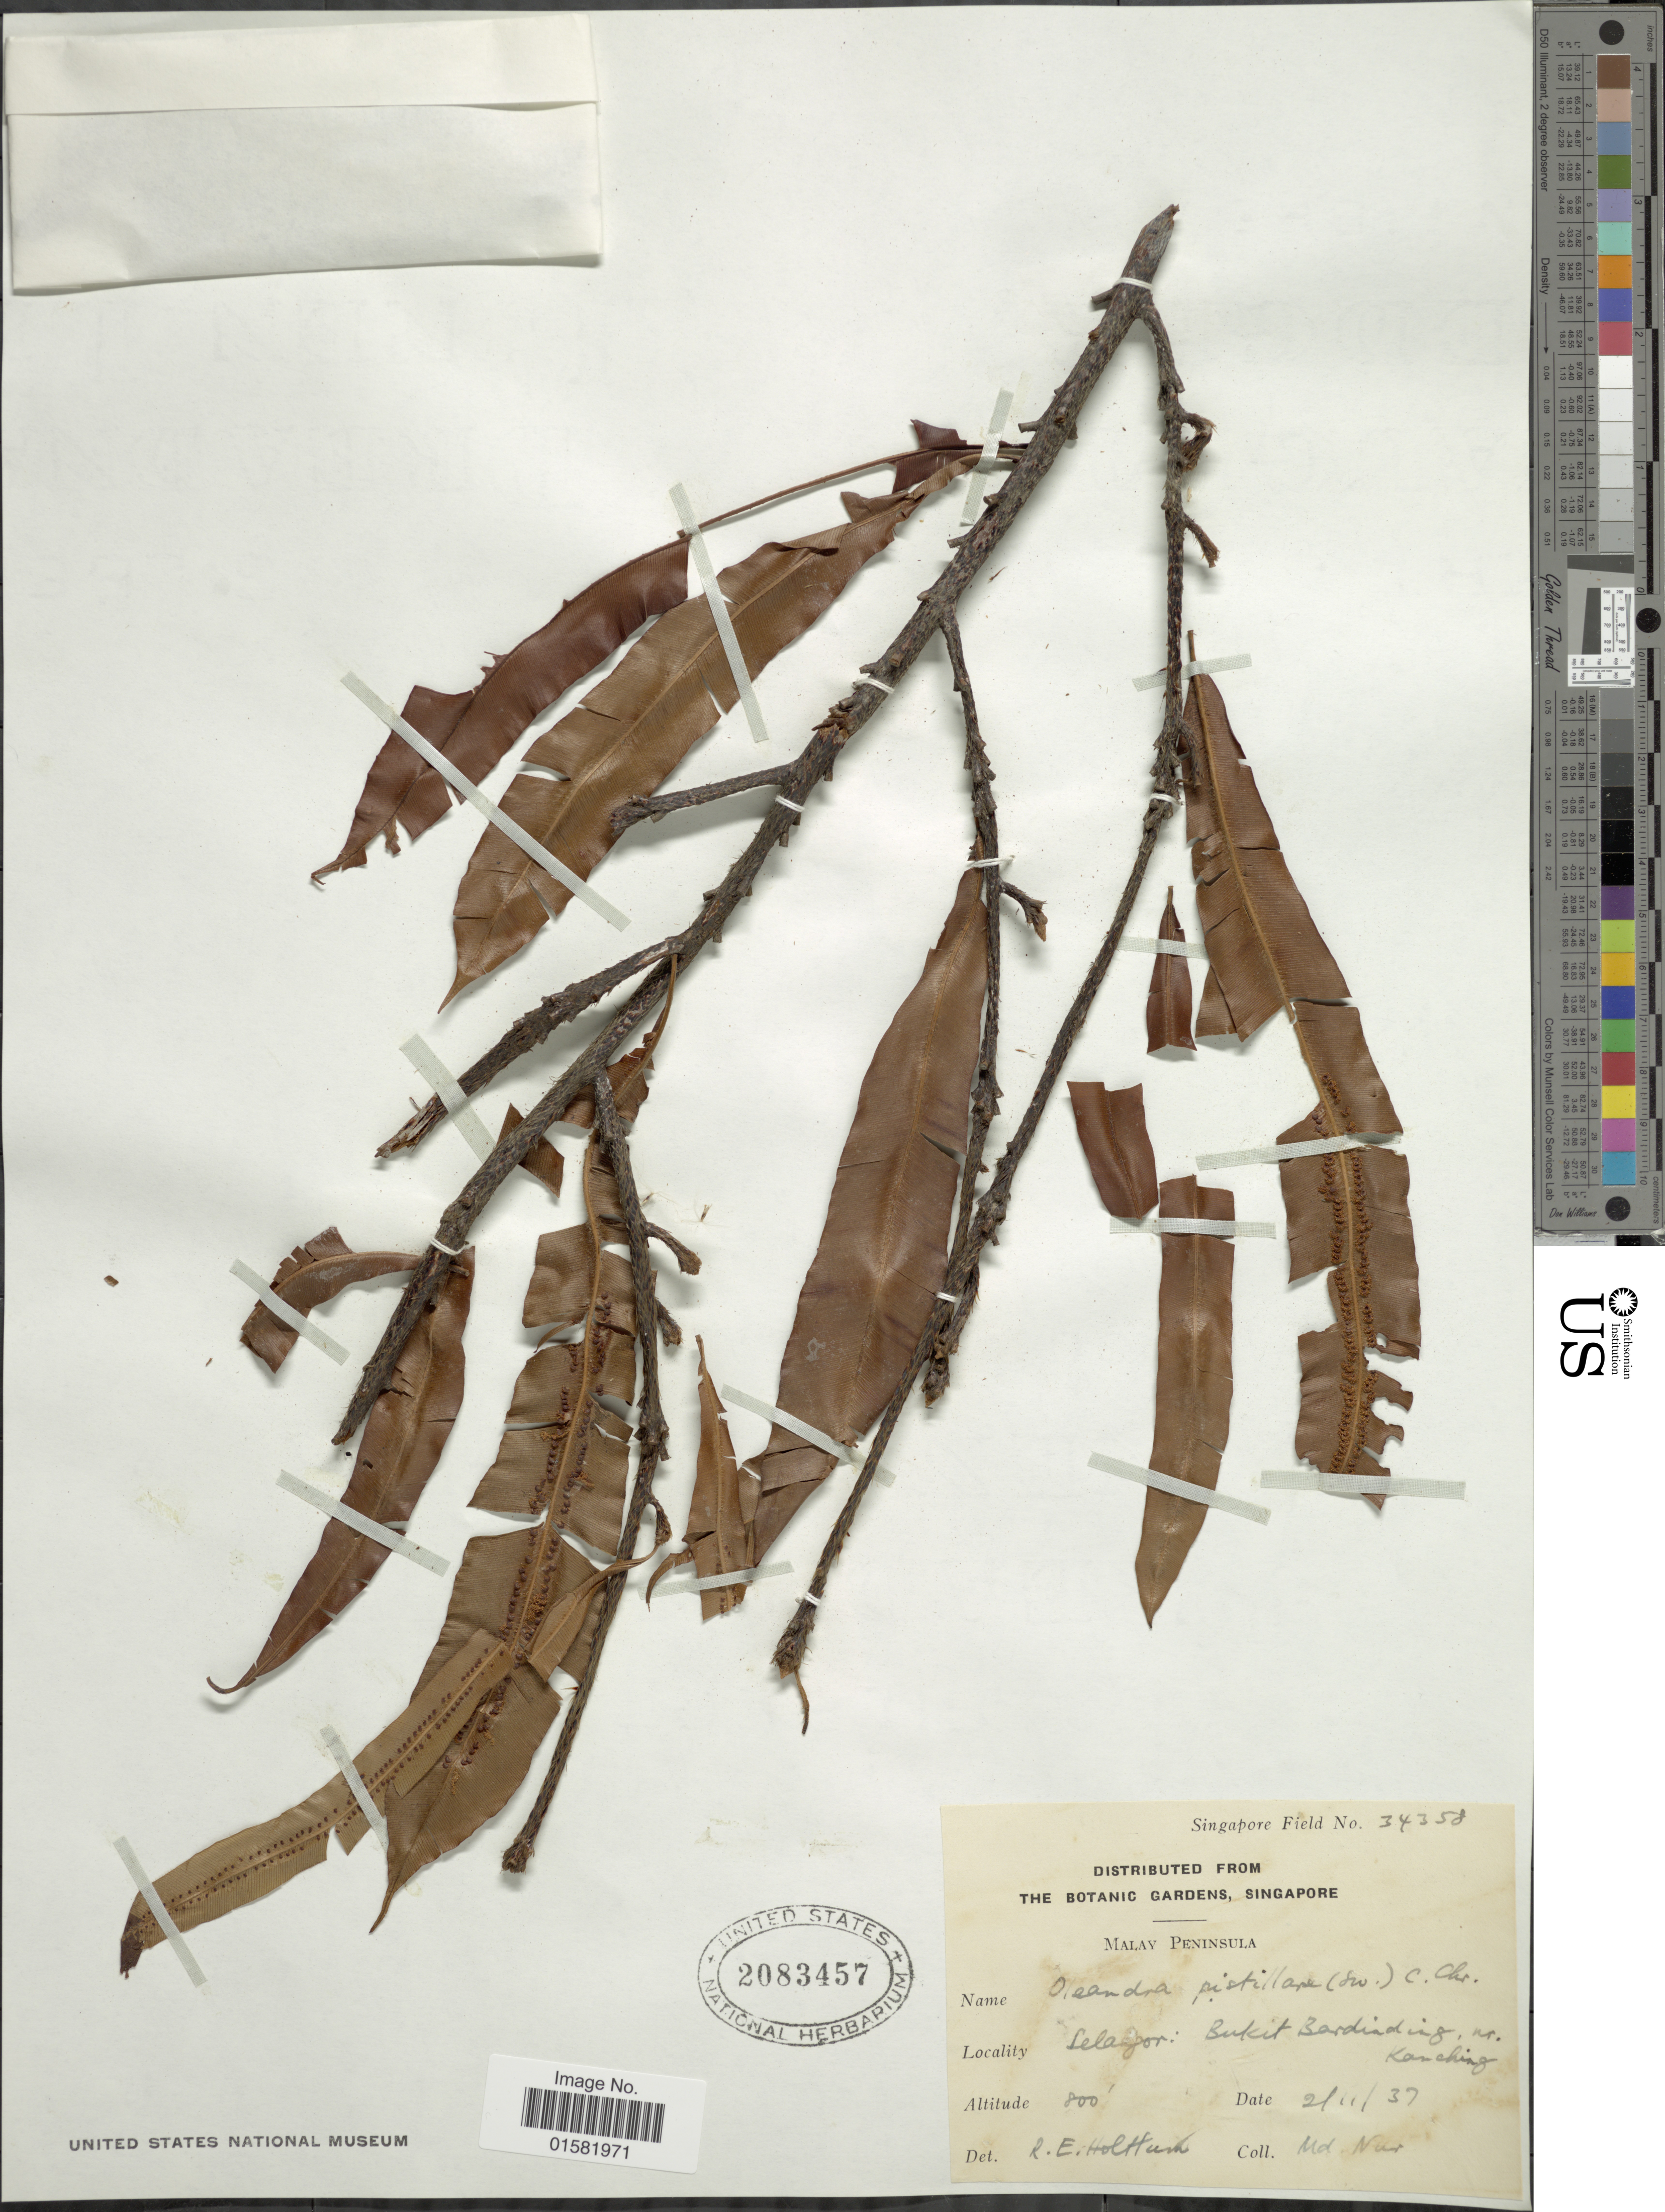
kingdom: Plantae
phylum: Tracheophyta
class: Polypodiopsida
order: Polypodiales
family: Oleandraceae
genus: Oleandra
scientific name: Oleandra pistillaris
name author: (Sw.) C. Chr.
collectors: M. Nur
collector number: singapore Field 34358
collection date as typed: Transcribed d/m/y: 21/11/37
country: Malaysia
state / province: Selangor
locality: Malay Peninsula, Selangor: Bukit Bardinding, nr. Kanching. [interpreted]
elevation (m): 244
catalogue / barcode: US 2083457